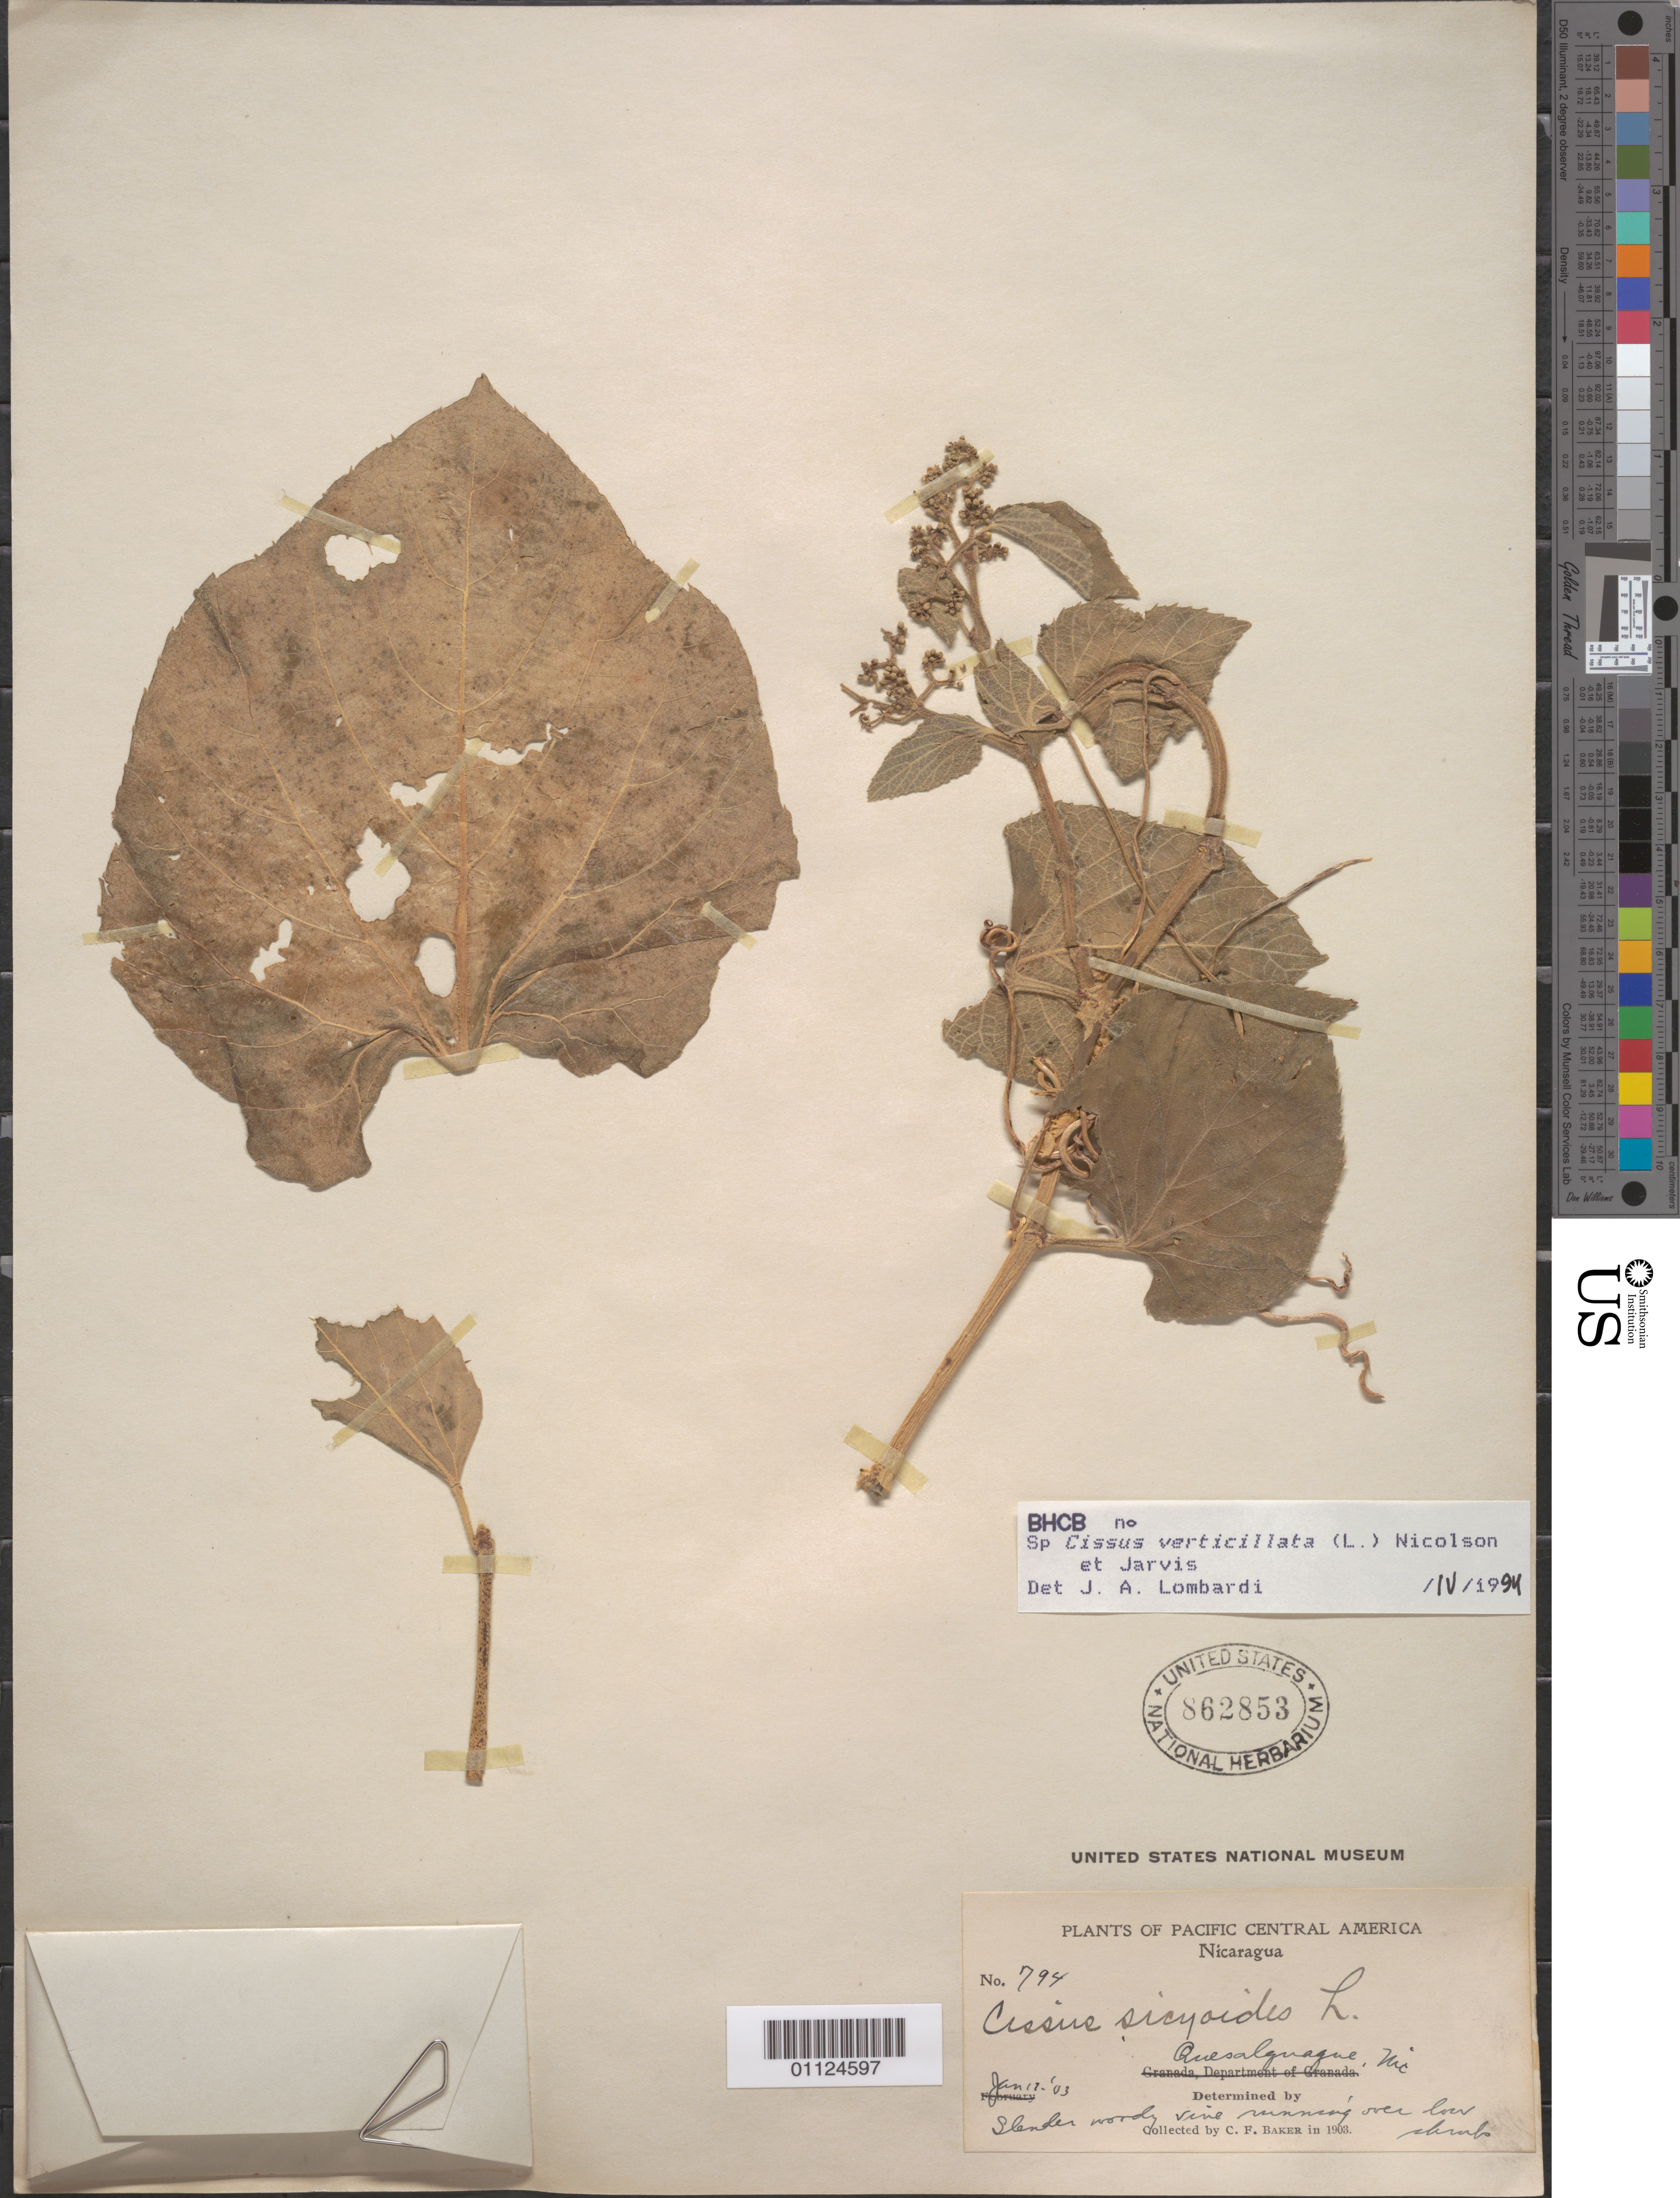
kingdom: Plantae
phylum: Tracheophyta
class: Magnoliopsida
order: Vitales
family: Vitaceae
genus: Cissus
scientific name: Cissus verticillata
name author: (L.) Nicolson & C.E. Jarvis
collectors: C. F. Baker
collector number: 794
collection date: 1903-06-11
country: Nicaragua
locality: Quesalquaque.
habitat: Woody vine.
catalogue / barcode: US 862853